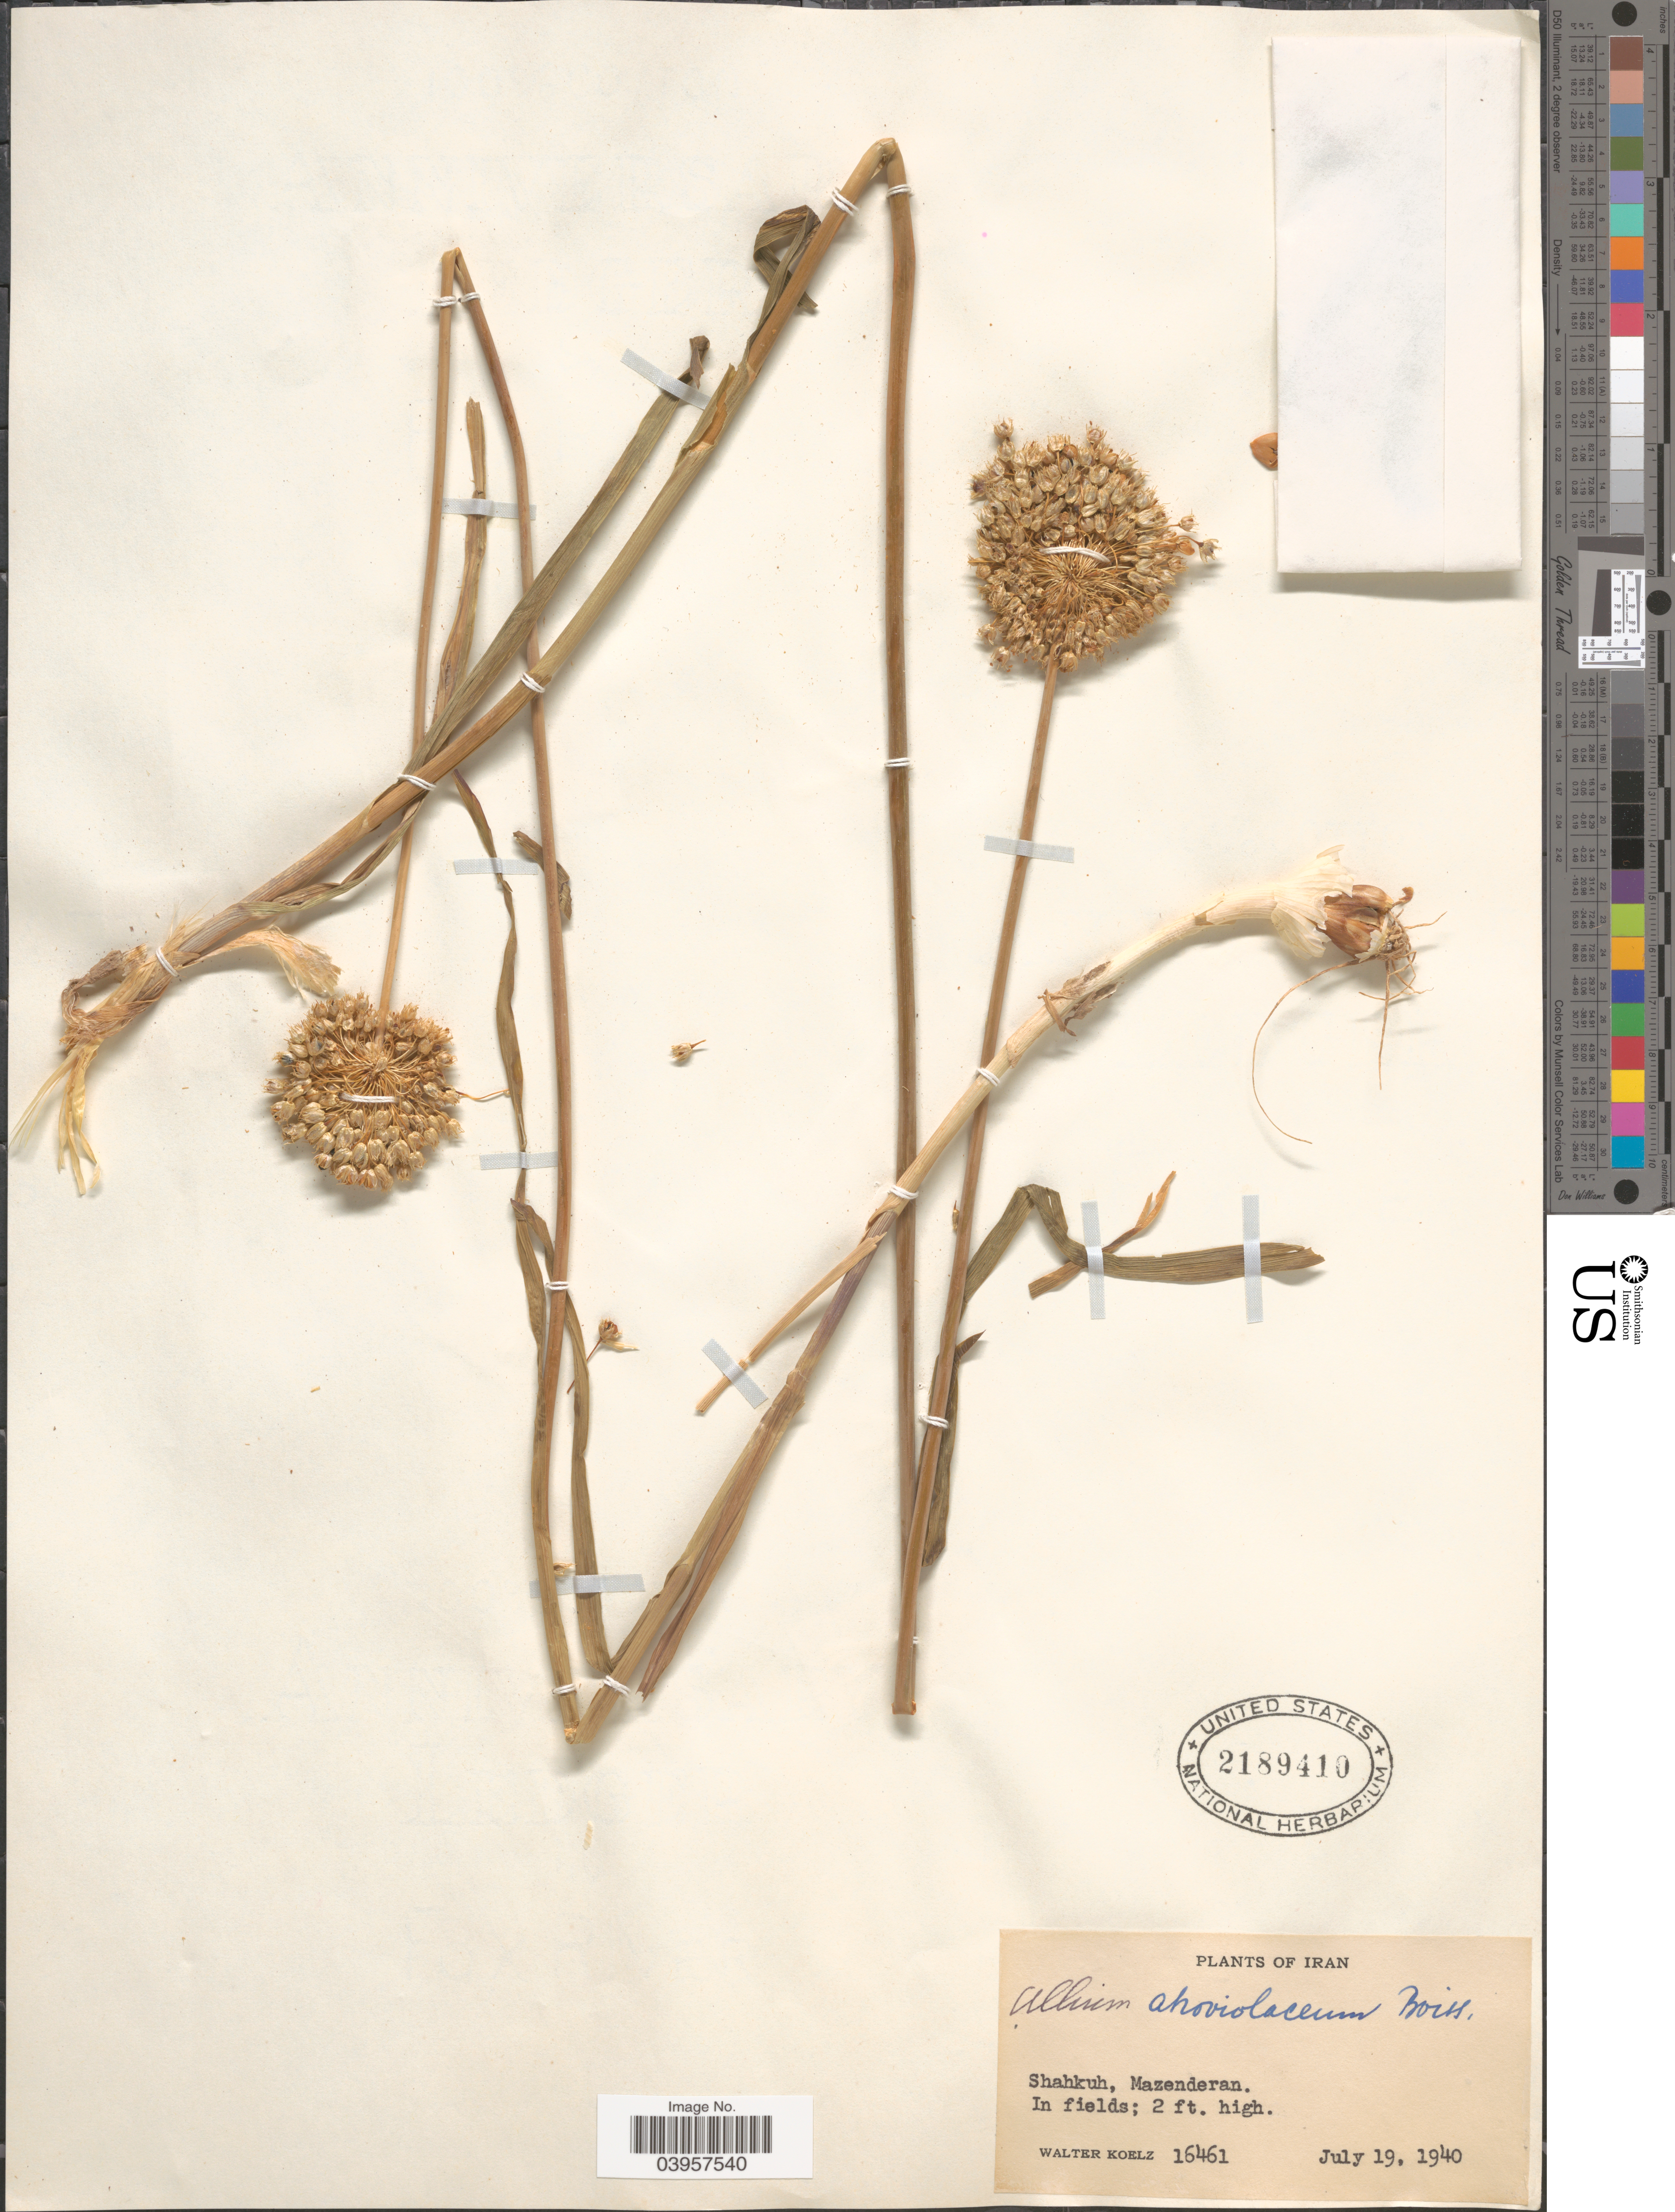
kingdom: Plantae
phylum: Tracheophyta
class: Liliopsida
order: Asparagales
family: Amaryllidaceae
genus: Allium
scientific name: Allium atroviolaceum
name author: Boiss.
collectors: W. N. Koelz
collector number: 16461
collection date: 1940-07-19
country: Iran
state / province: Mazandaran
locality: Shahkuh, Mazenderan.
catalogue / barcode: US 2189410